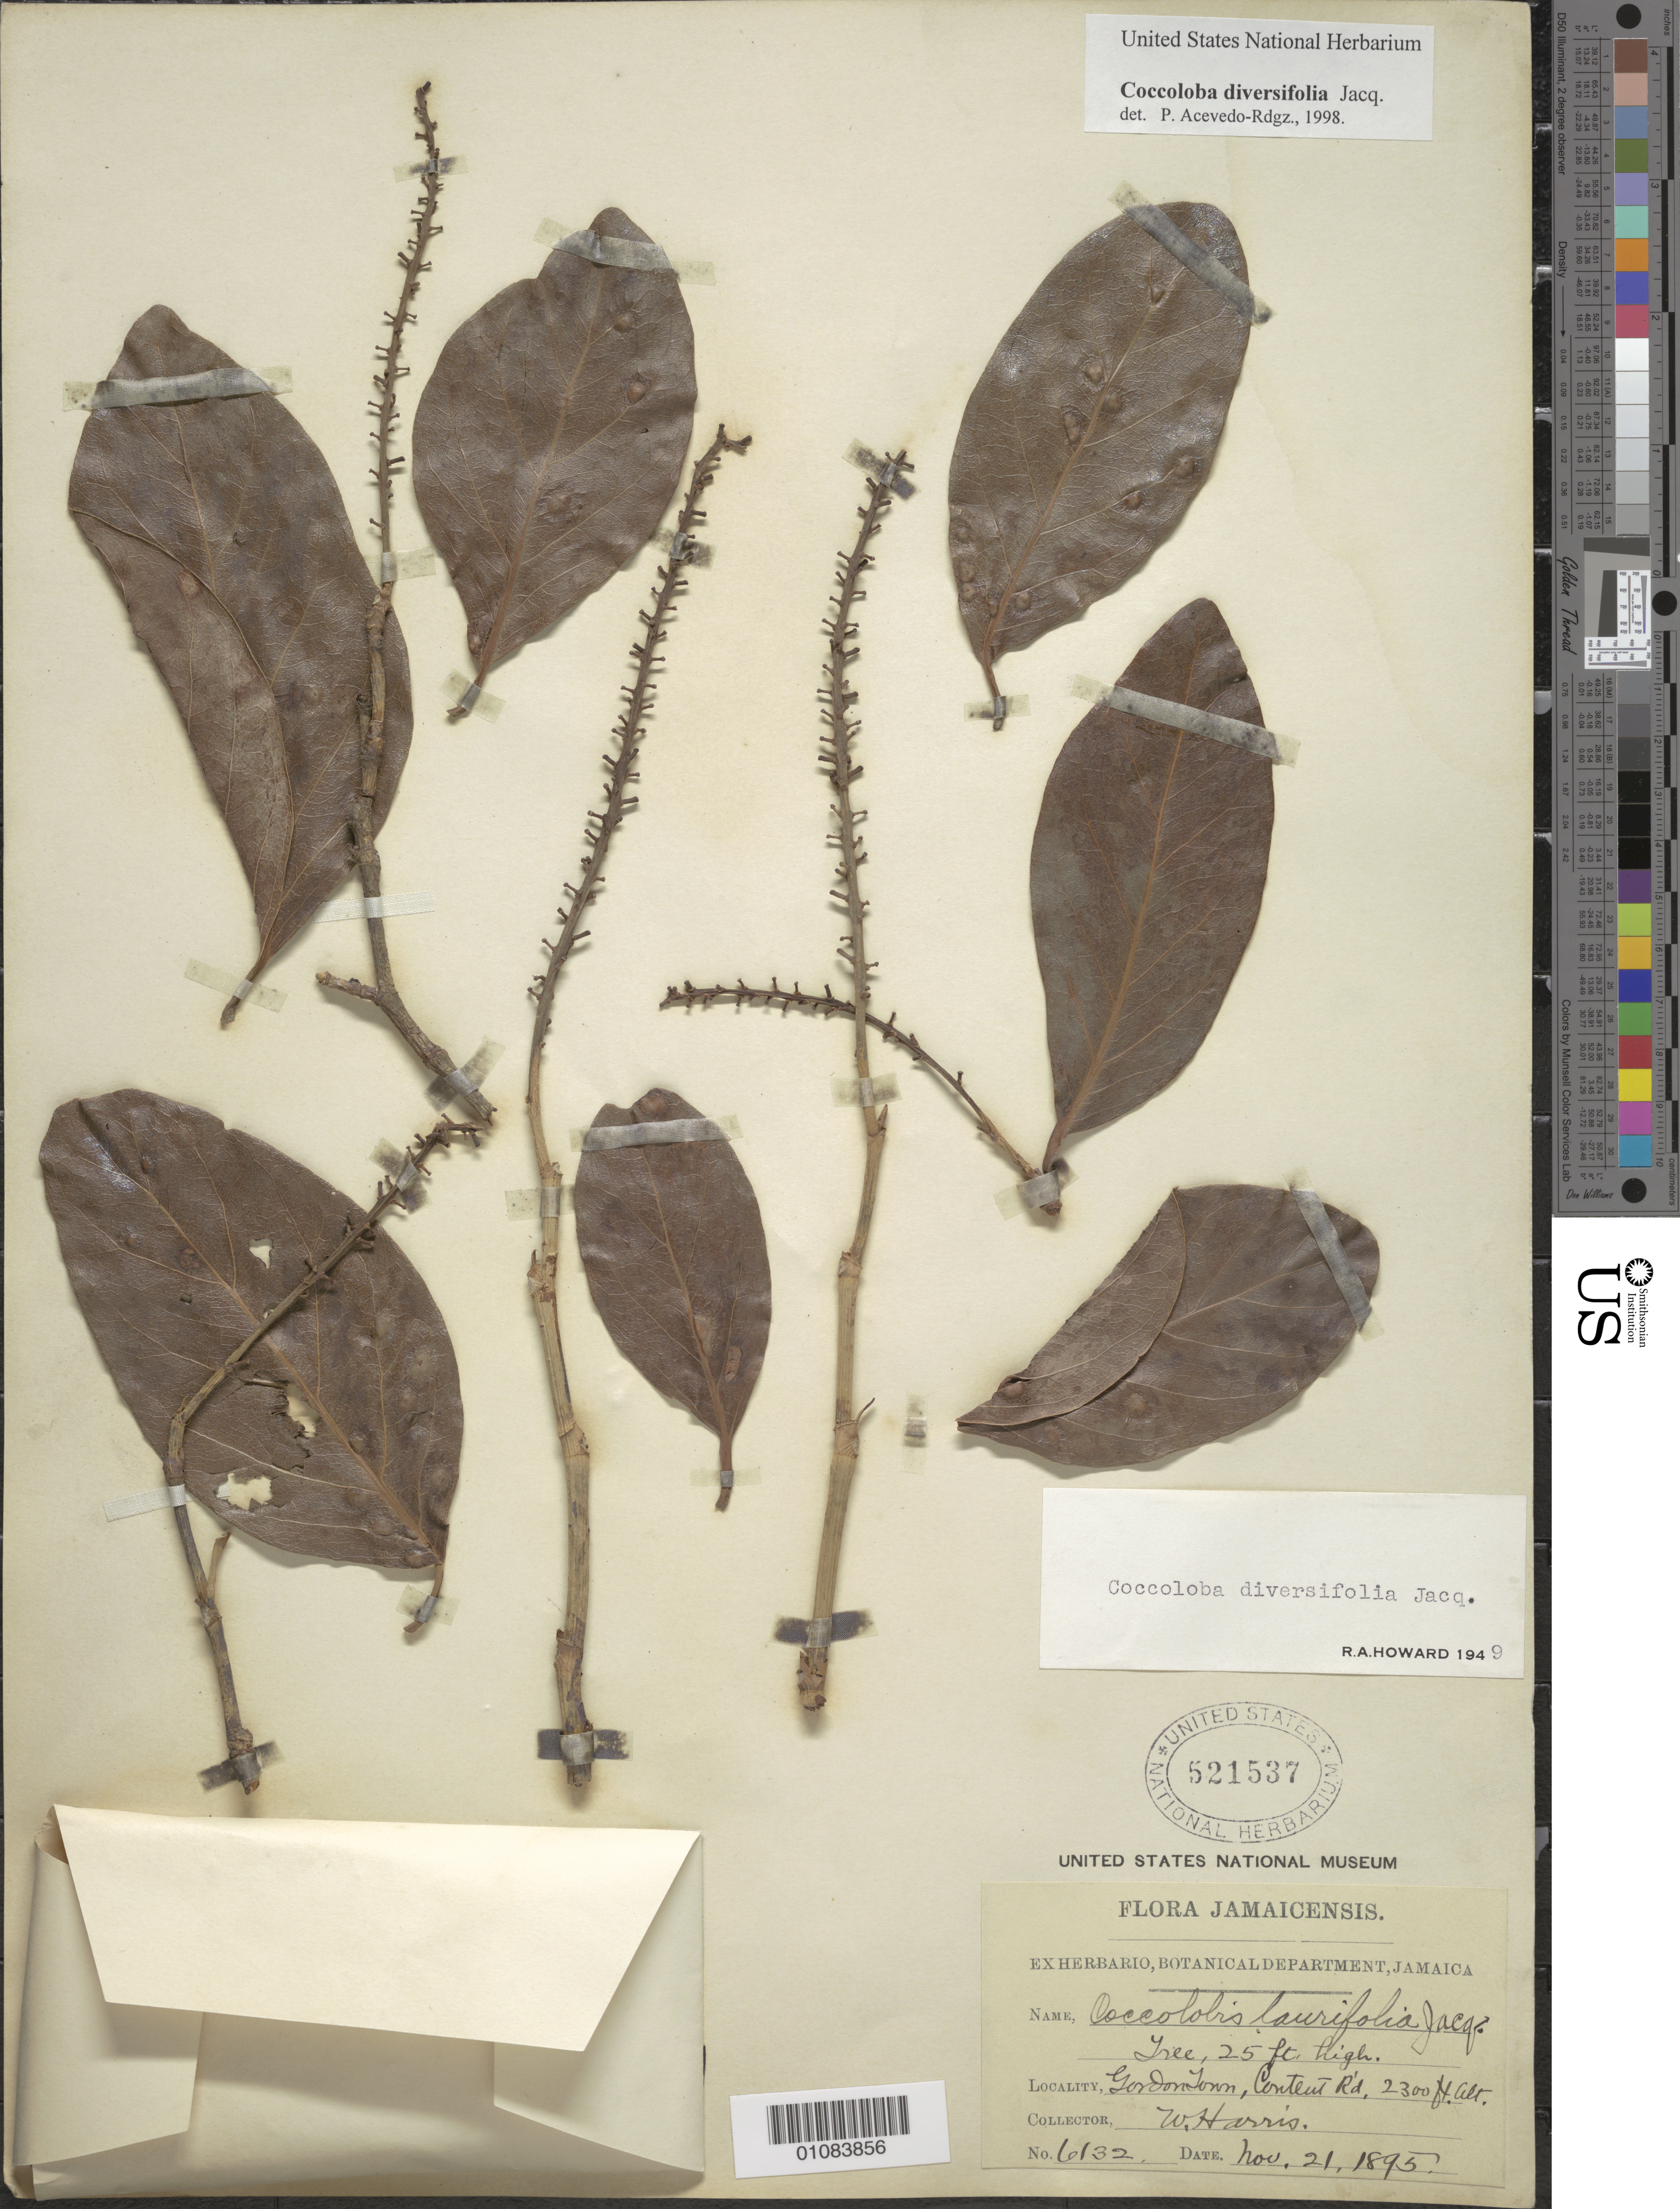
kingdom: Plantae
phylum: Tracheophyta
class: Magnoliopsida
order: Caryophyllales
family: Polygonaceae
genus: Coccoloba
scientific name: Coccoloba diversifolia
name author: Jacq.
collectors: W. Harris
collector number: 6132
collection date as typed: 21 Nov 1895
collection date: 1895-11-21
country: Jamaica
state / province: Saint Andrew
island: Jamaica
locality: Gordontown, Content Rd.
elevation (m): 701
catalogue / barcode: US 521537